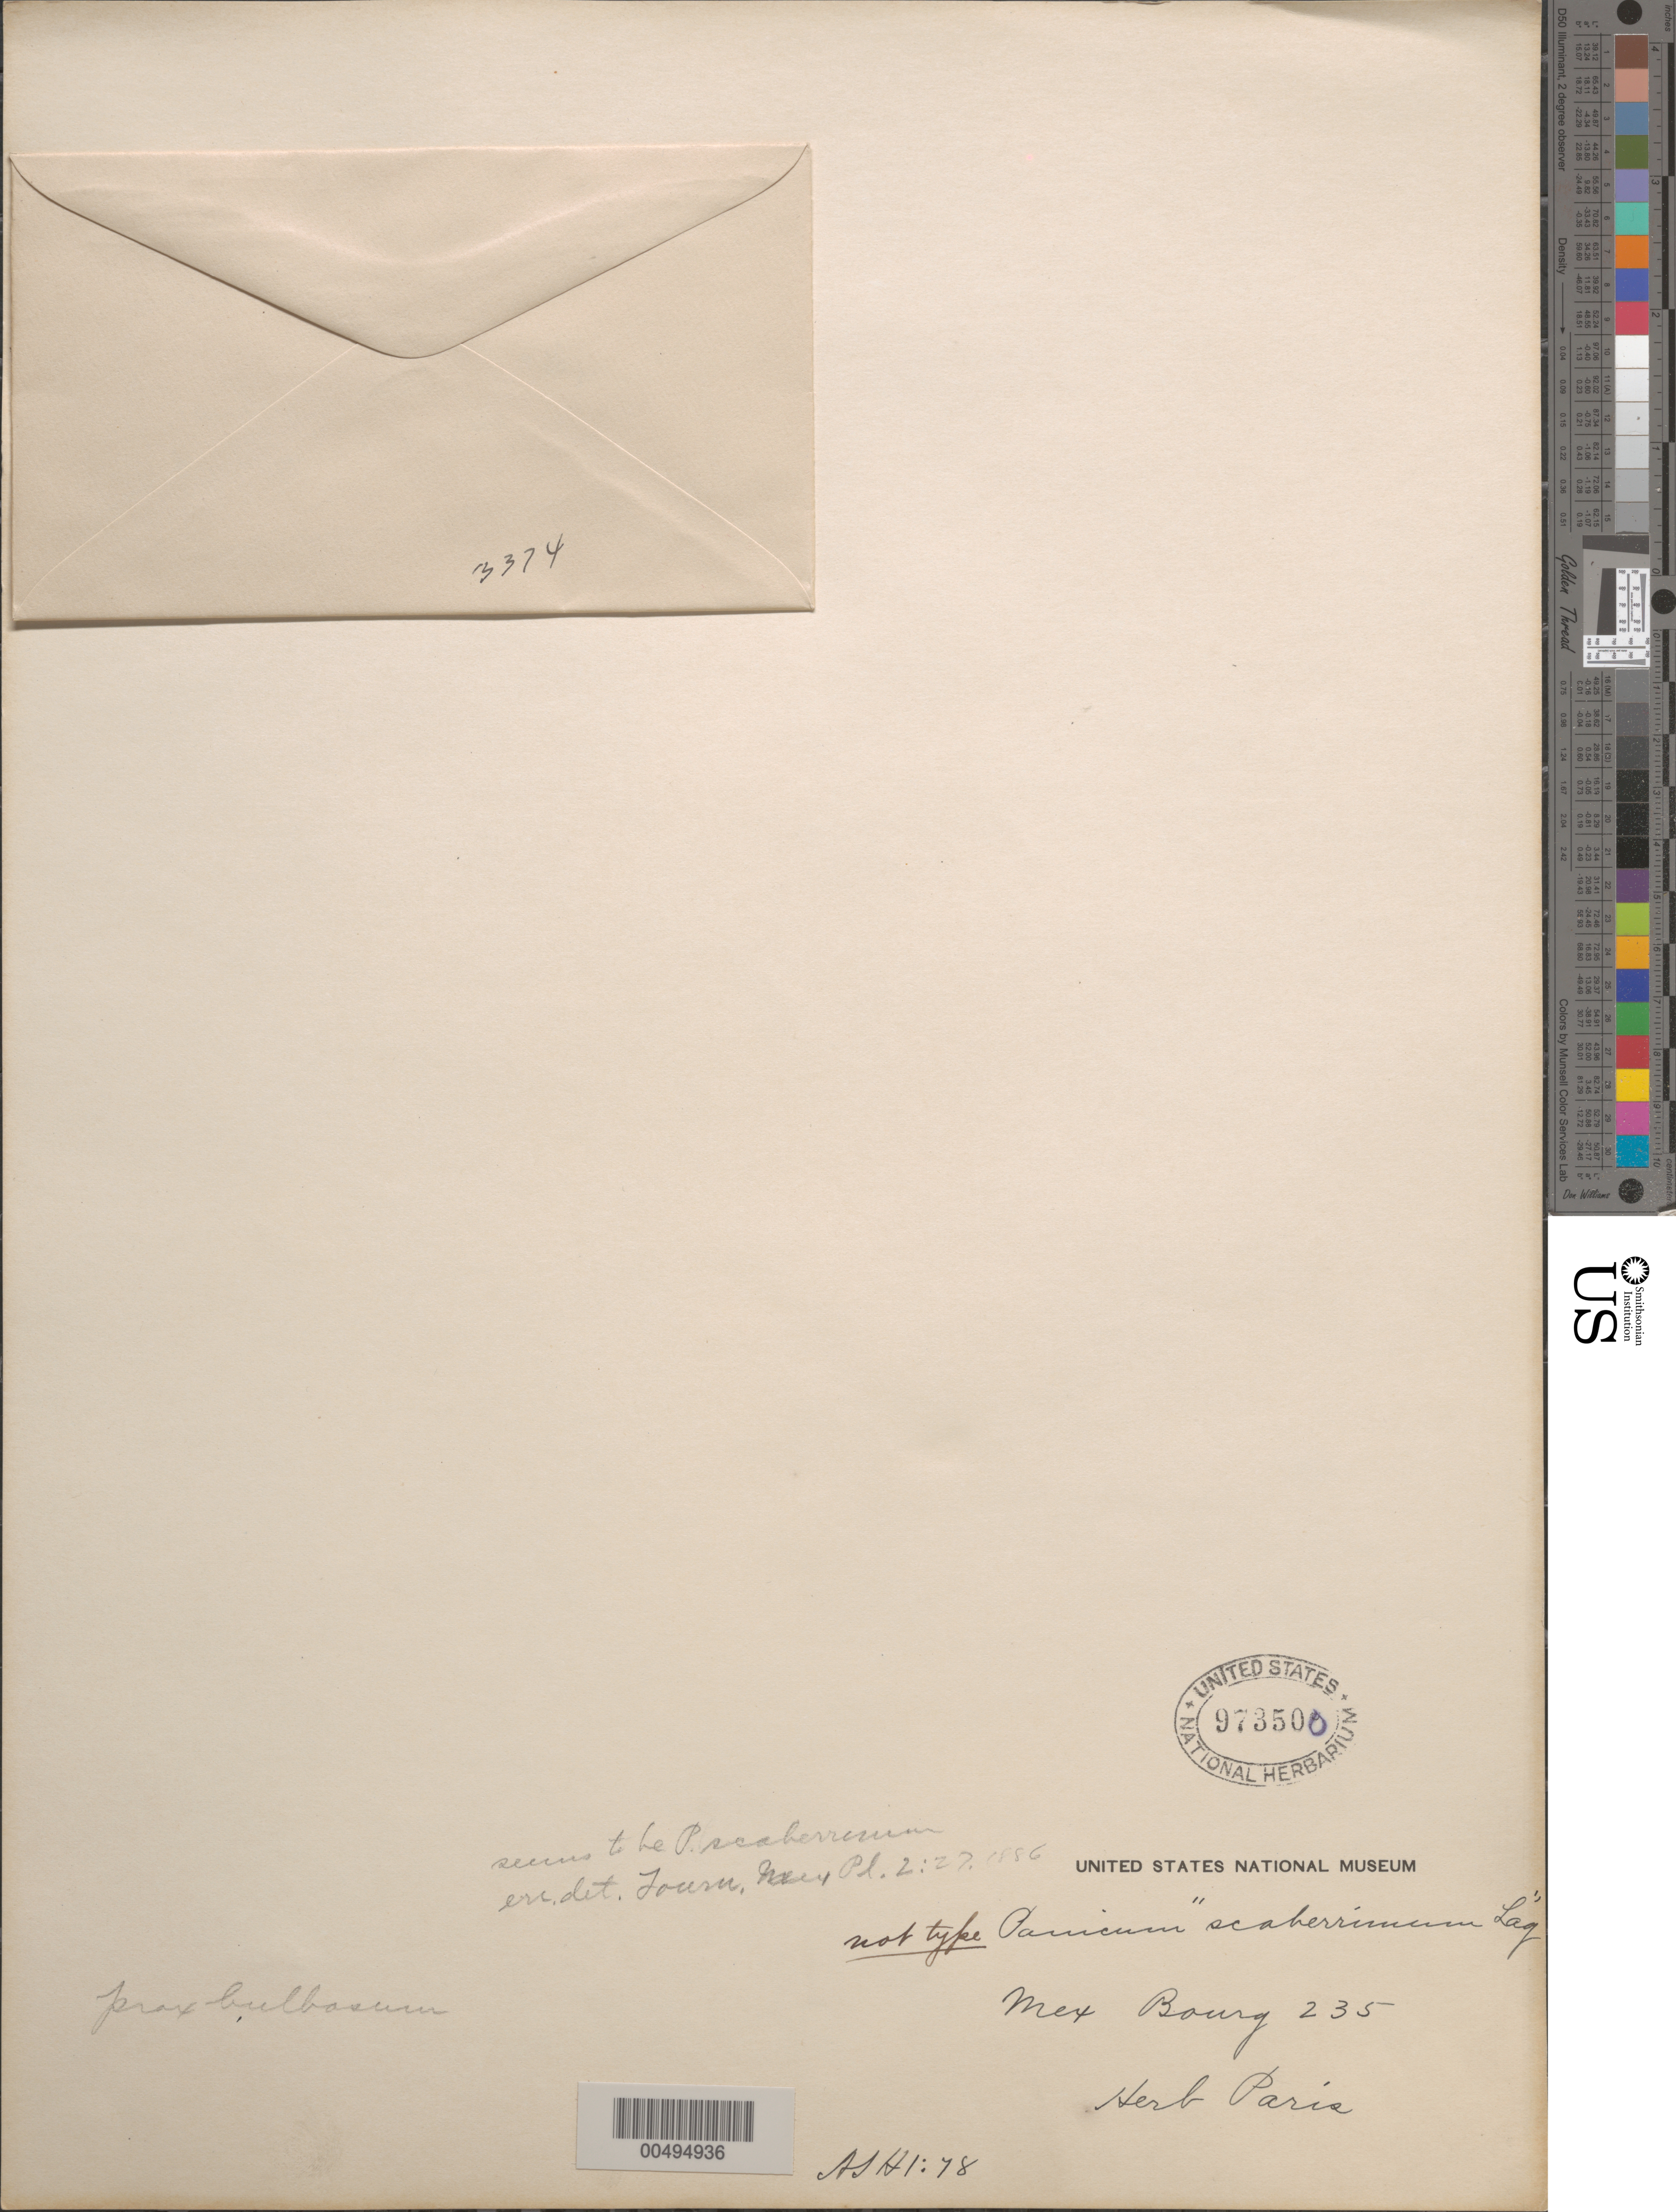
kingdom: Plantae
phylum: Tracheophyta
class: Liliopsida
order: Poales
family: Poaceae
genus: Panicum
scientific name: Panicum bulbosum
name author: Kunth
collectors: E. Bourgeau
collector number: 235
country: Mexico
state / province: Jalisco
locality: San Ramon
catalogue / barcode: US 973500